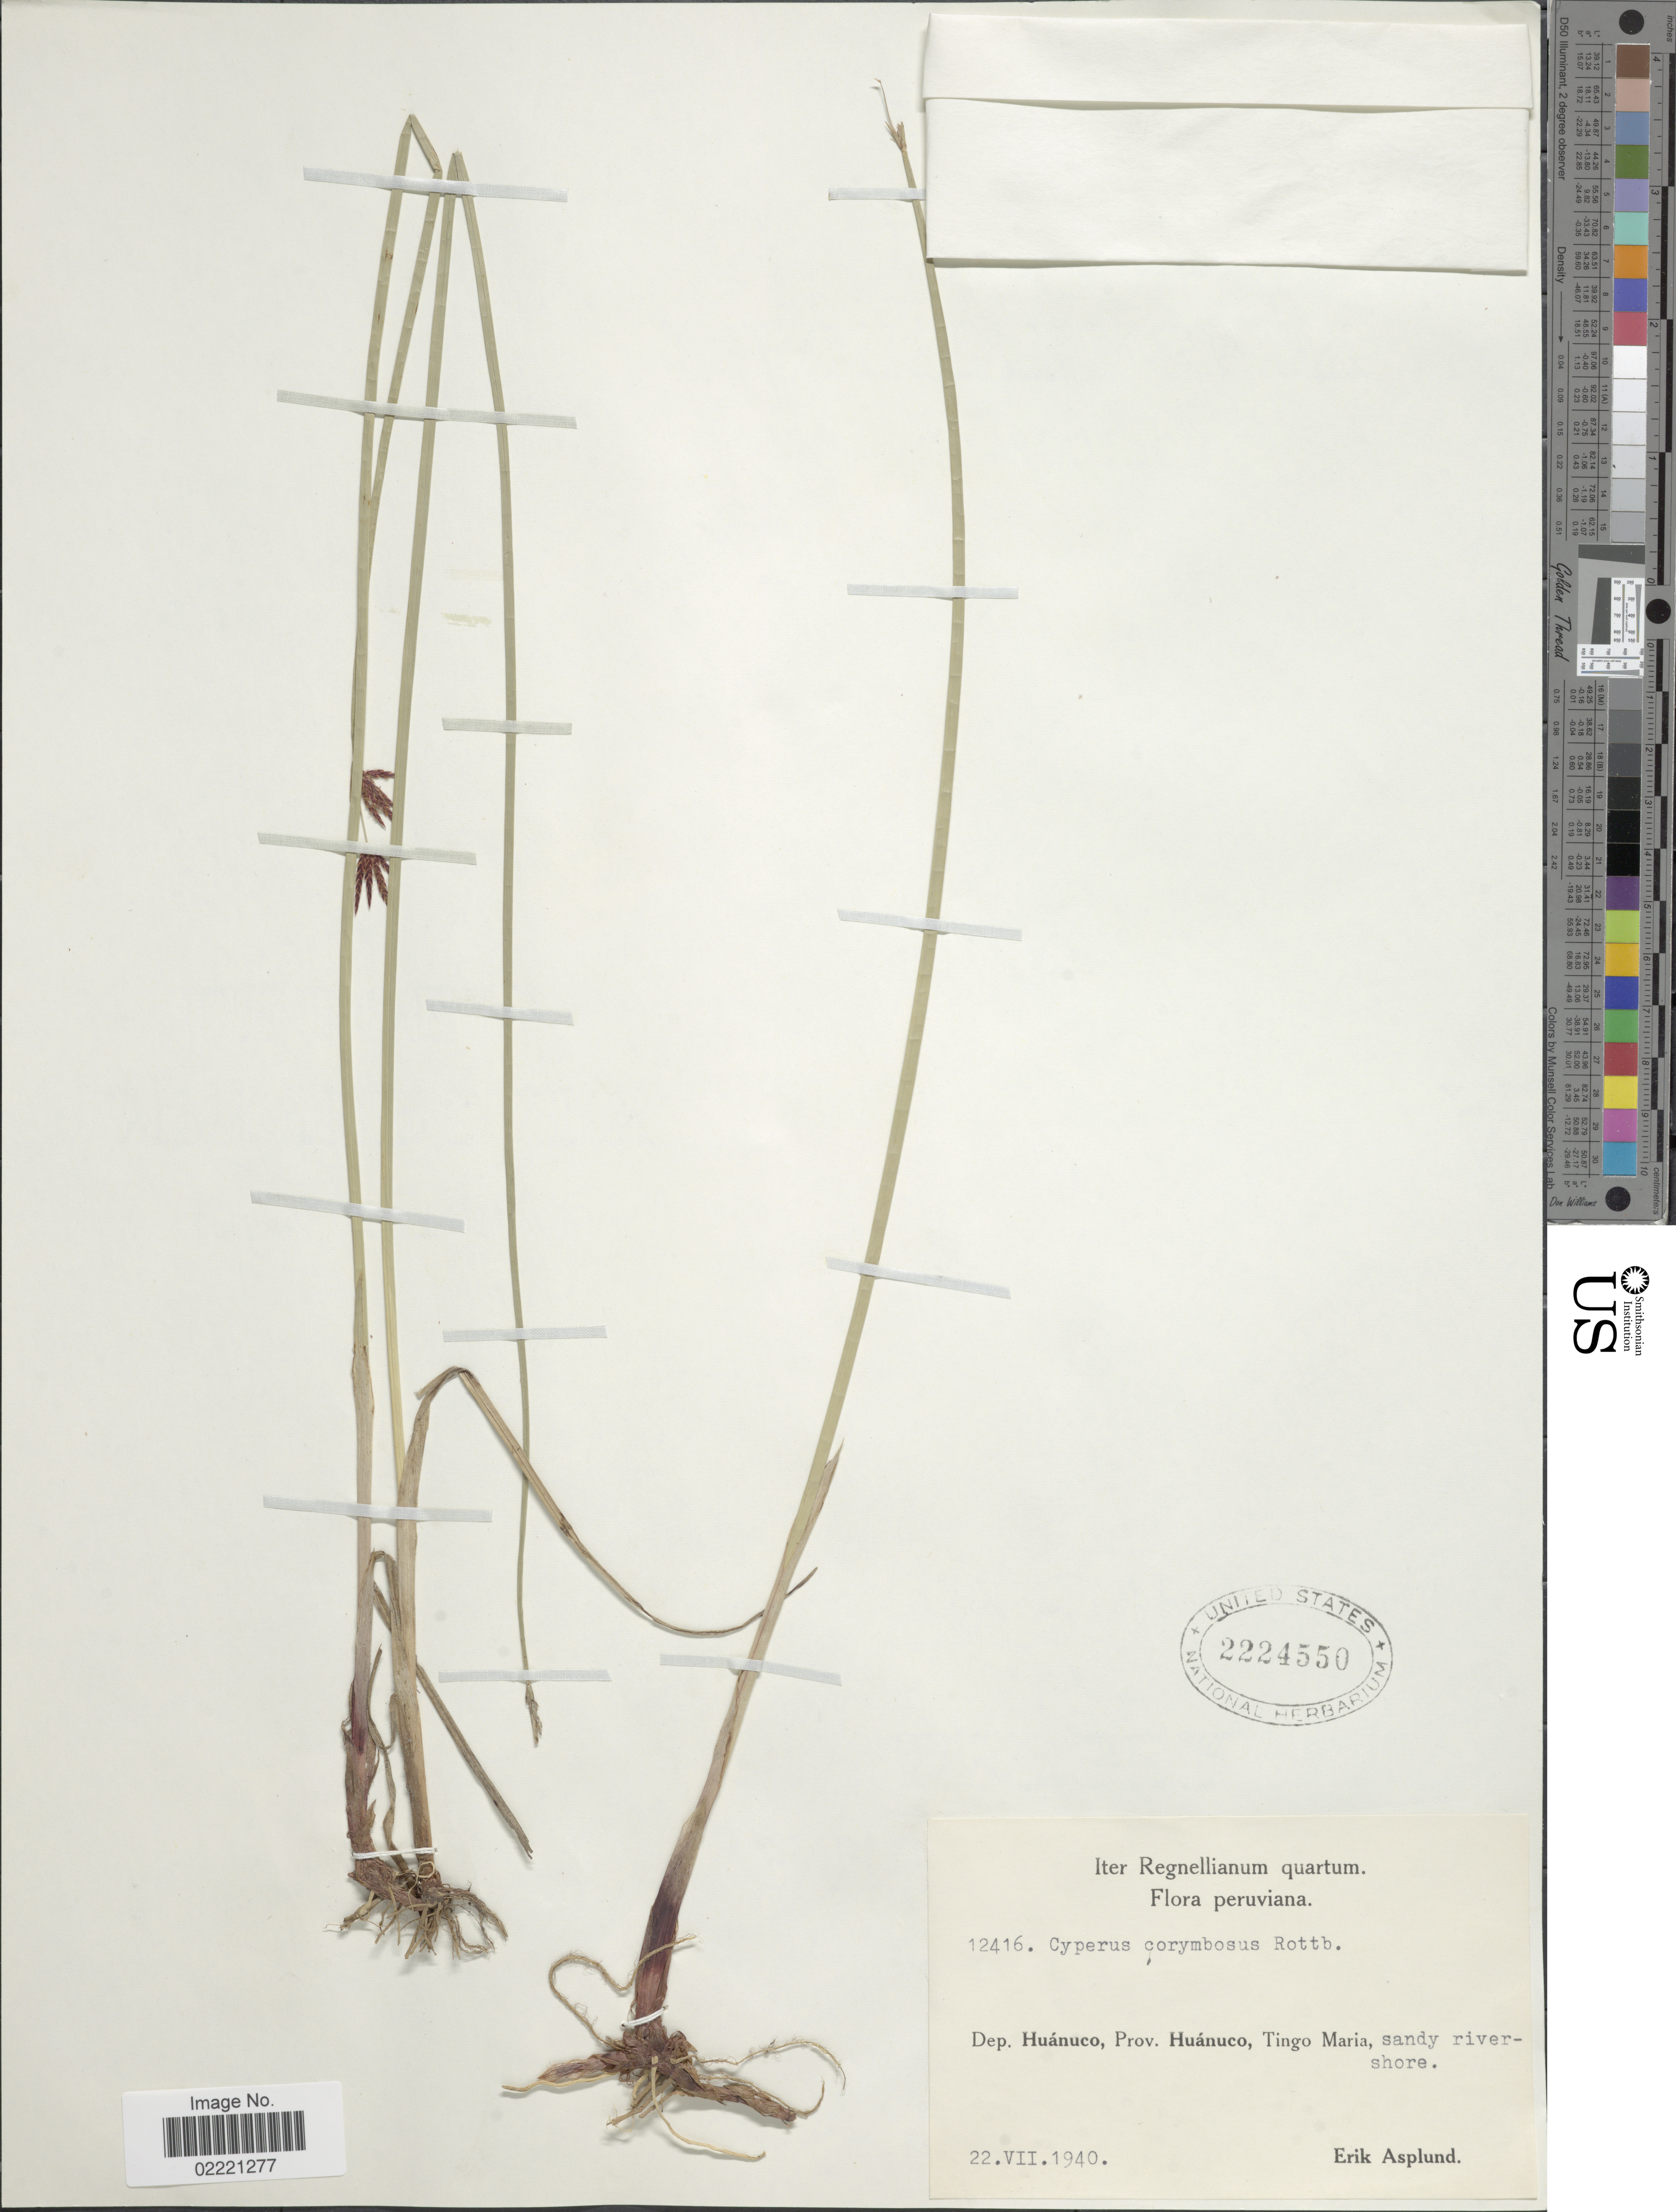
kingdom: Plantae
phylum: Tracheophyta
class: Liliopsida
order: Poales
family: Cyperaceae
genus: Cyperus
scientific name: Cyperus corymbosus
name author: Rottb.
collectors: E. Asplund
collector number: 12416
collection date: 1940-07-22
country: Peru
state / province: Huánuco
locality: Prov. Huanuco, Tingo Maria, sandy river-shore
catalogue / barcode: US 2224550